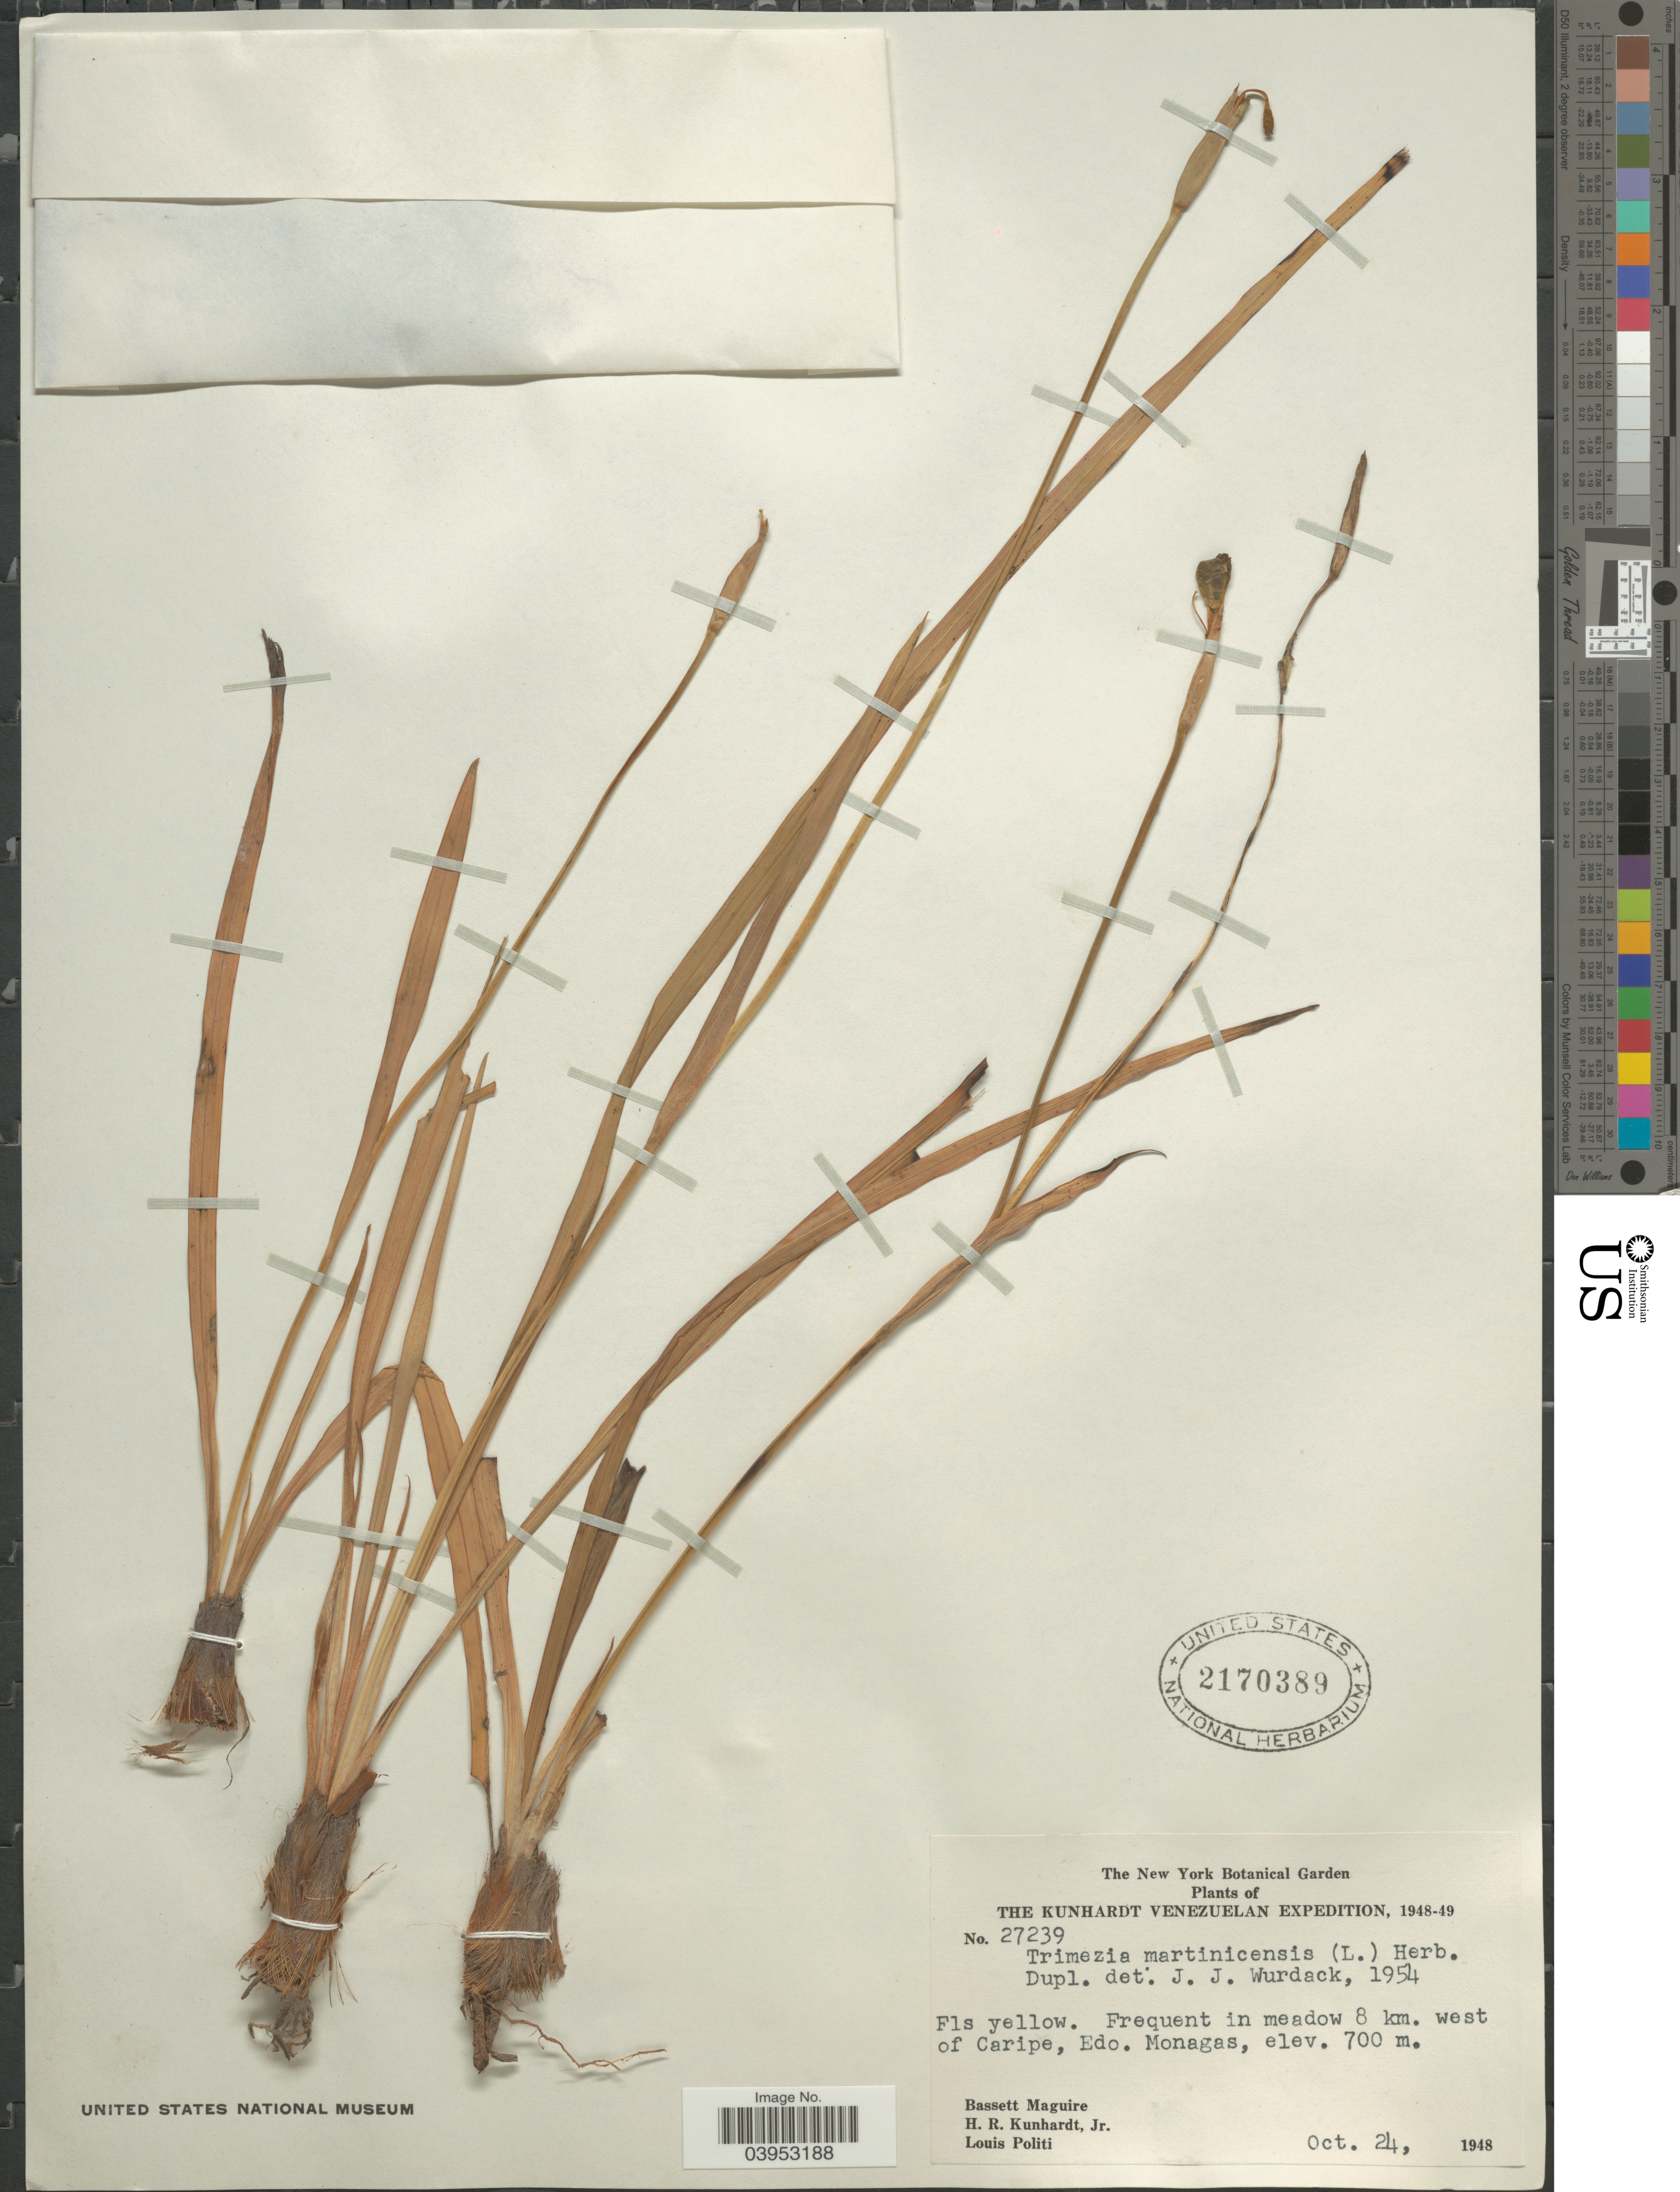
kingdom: Plantae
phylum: Tracheophyta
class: Liliopsida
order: Asparagales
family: Iridaceae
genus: Trimezia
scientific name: Trimezia martinicensis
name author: (Jacq.) Herb.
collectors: B. Maguire, H. Kunhardt & L. Politi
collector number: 27239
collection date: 1948-10-24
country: Venezuela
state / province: Monagas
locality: Frequent in meadow 8 km. west of Caripe, Edo. Monagas.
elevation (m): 700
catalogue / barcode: US 2170389